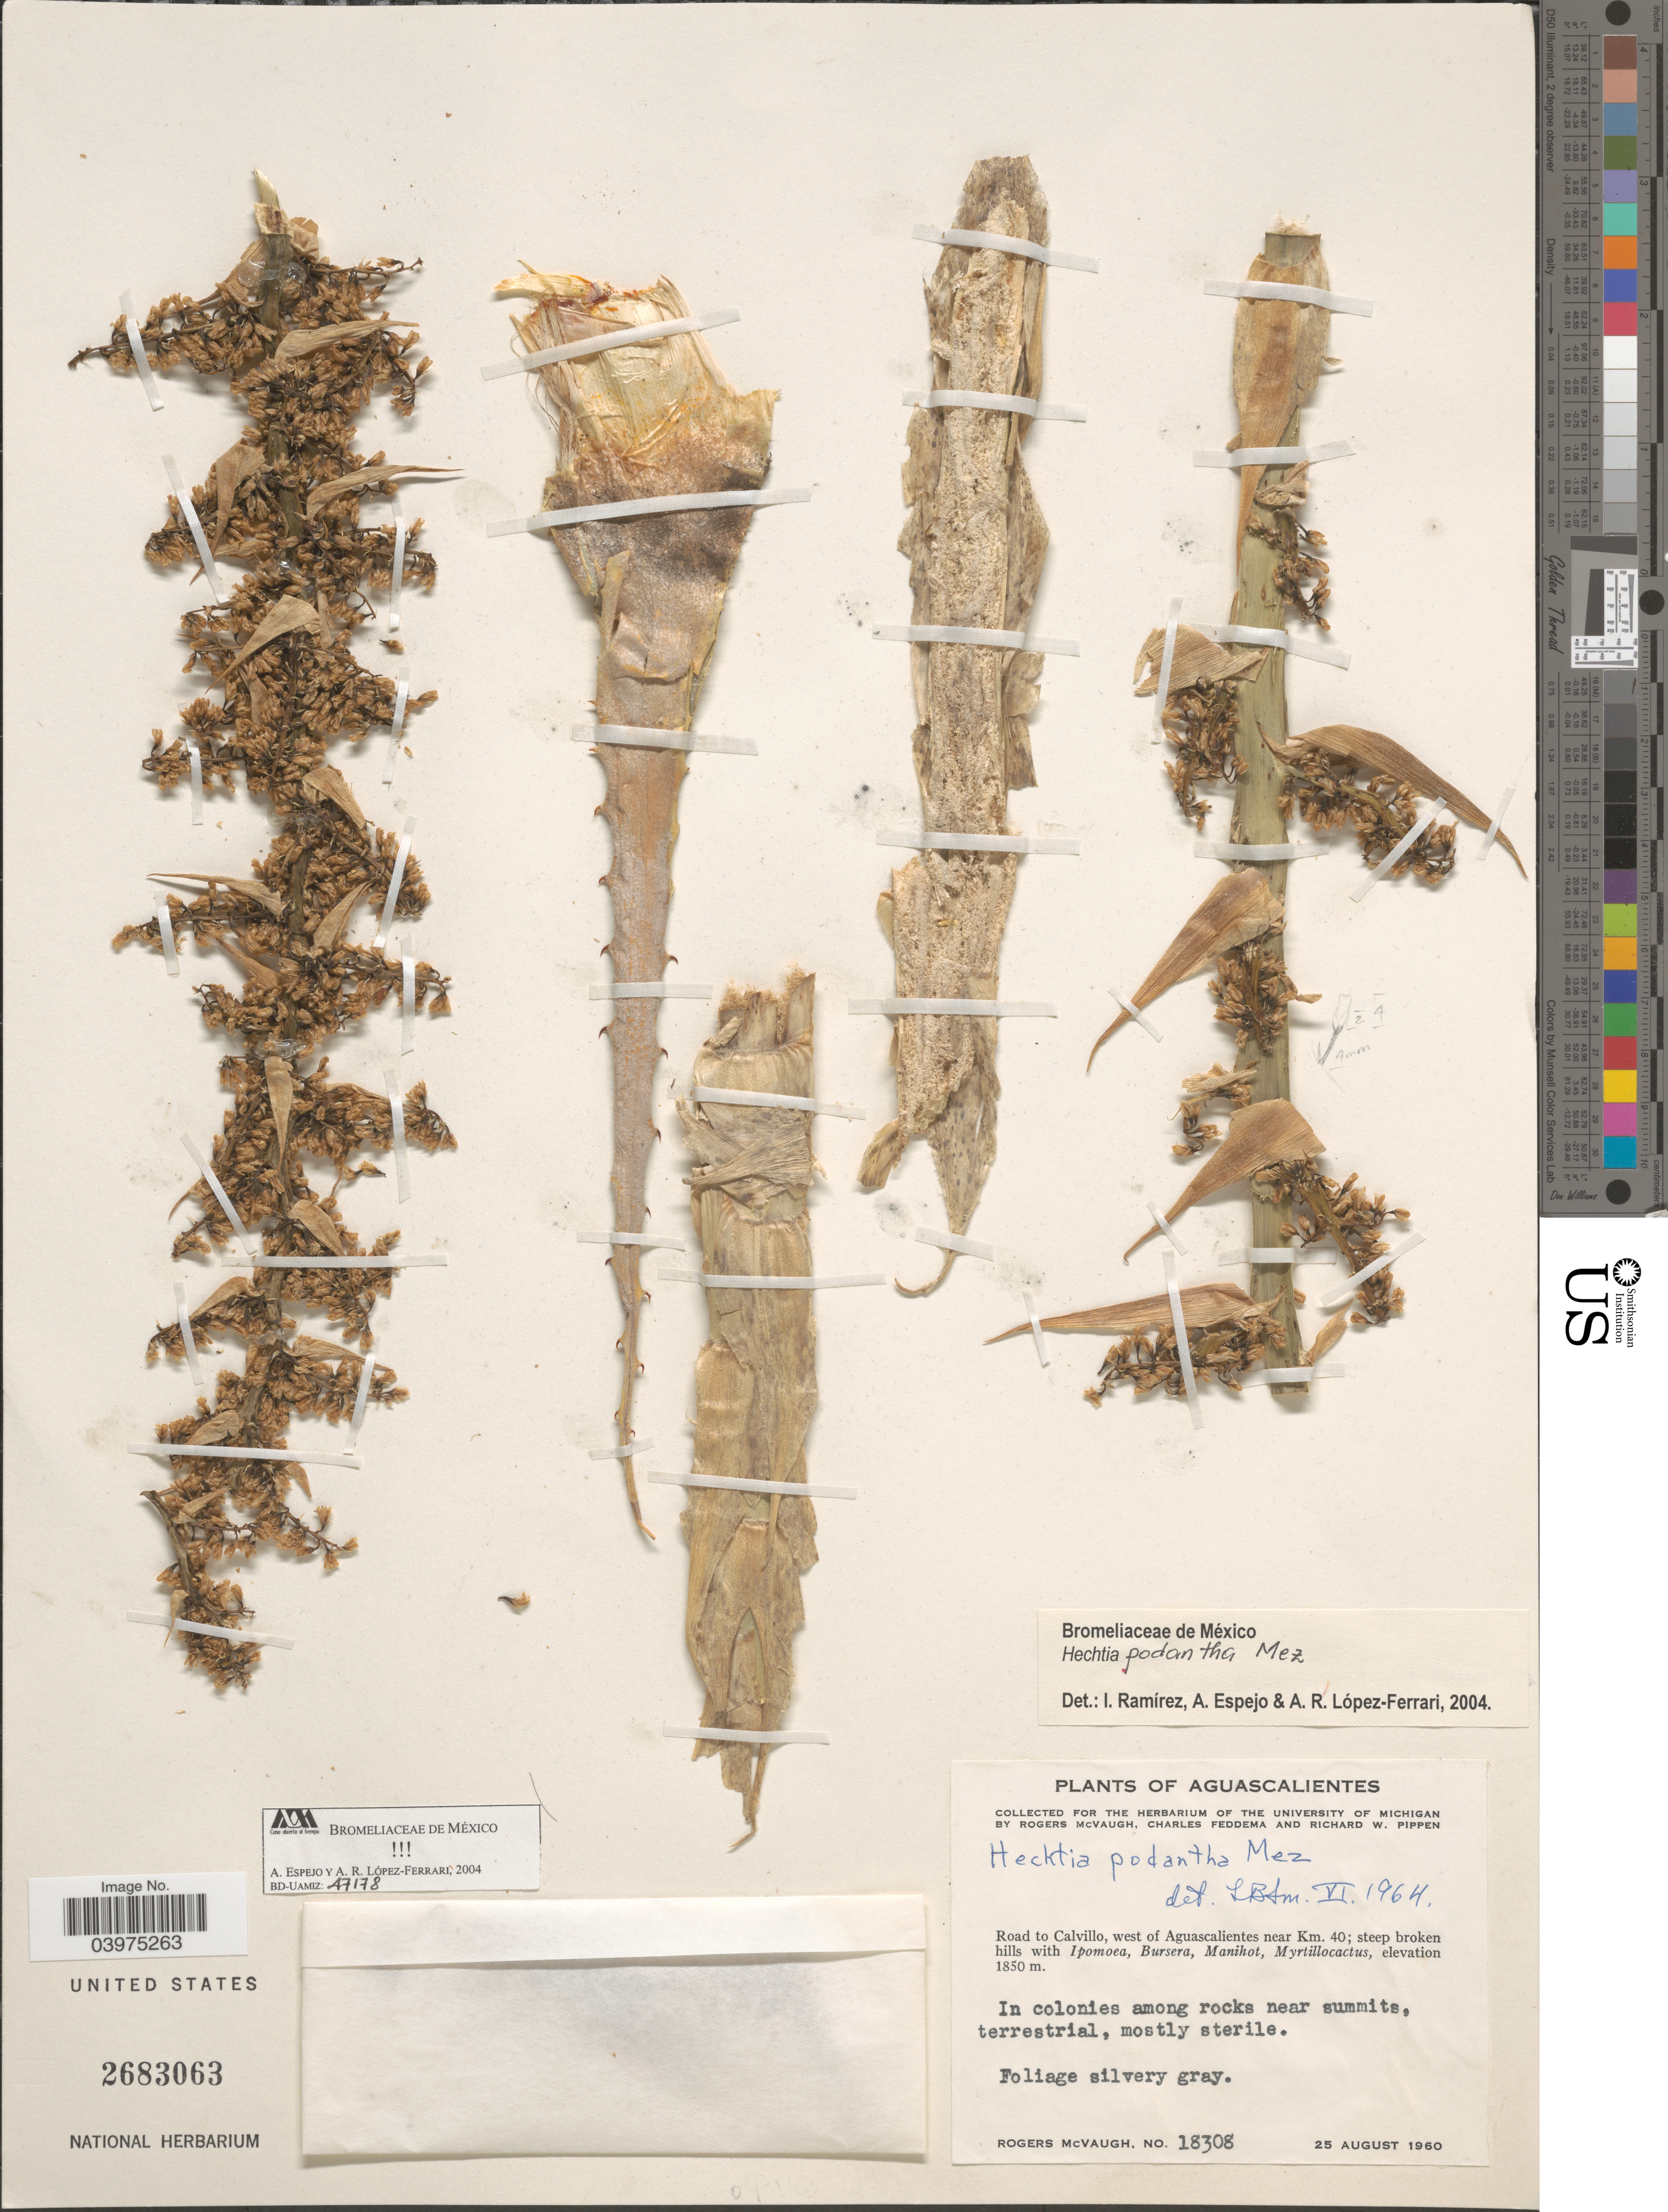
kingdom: Plantae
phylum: Tracheophyta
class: Liliopsida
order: Poales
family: Bromeliaceae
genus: Hechtia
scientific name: Hechtia podantha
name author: Mez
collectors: R. McVaugh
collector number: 18308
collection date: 1960-08-25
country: Mexico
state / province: Aguascalientes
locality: Road to Calvillo, west of Aguacalientes near Km. 40.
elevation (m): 1850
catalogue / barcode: US 2683063